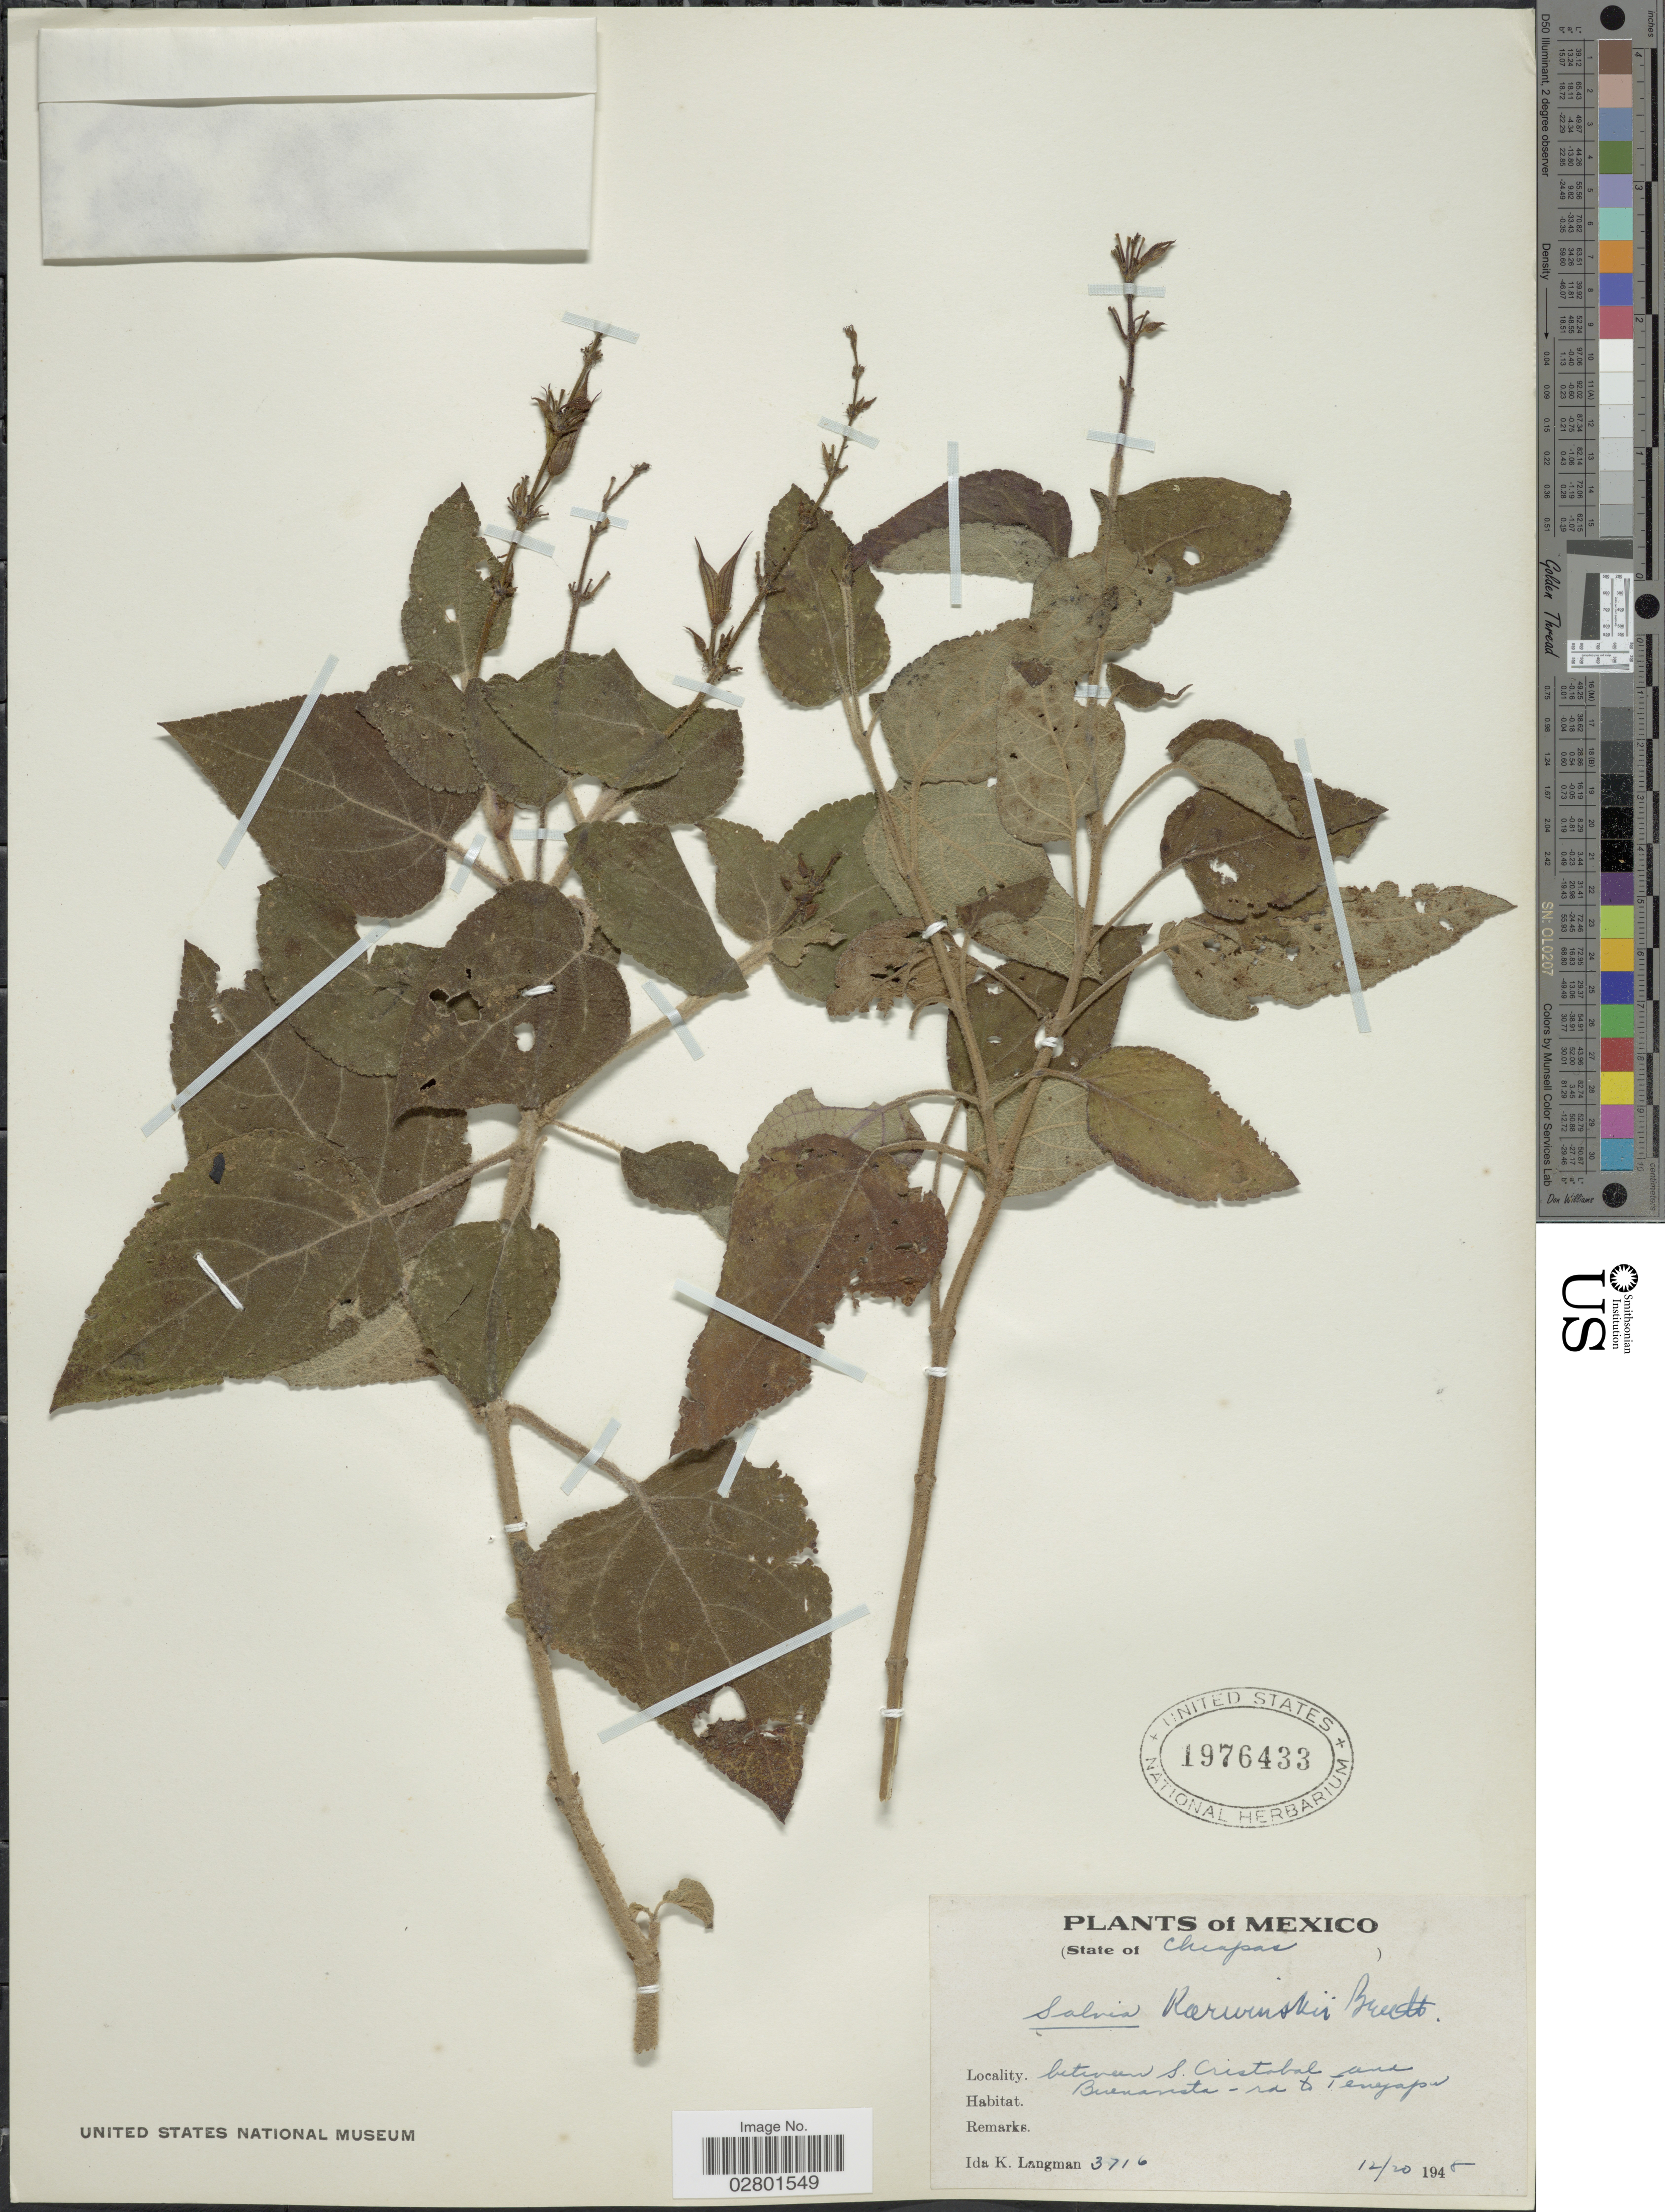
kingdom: Plantae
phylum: Tracheophyta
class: Magnoliopsida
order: Lamiales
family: Lamiaceae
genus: Salvia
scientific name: Salvia karwinskii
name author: Benth.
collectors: I. K. Langman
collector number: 3716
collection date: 1945-12-20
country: Mexico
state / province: Chiapas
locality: Between S. Cristobal and, Buenavista - rd to Tenejapa.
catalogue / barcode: US 1976433